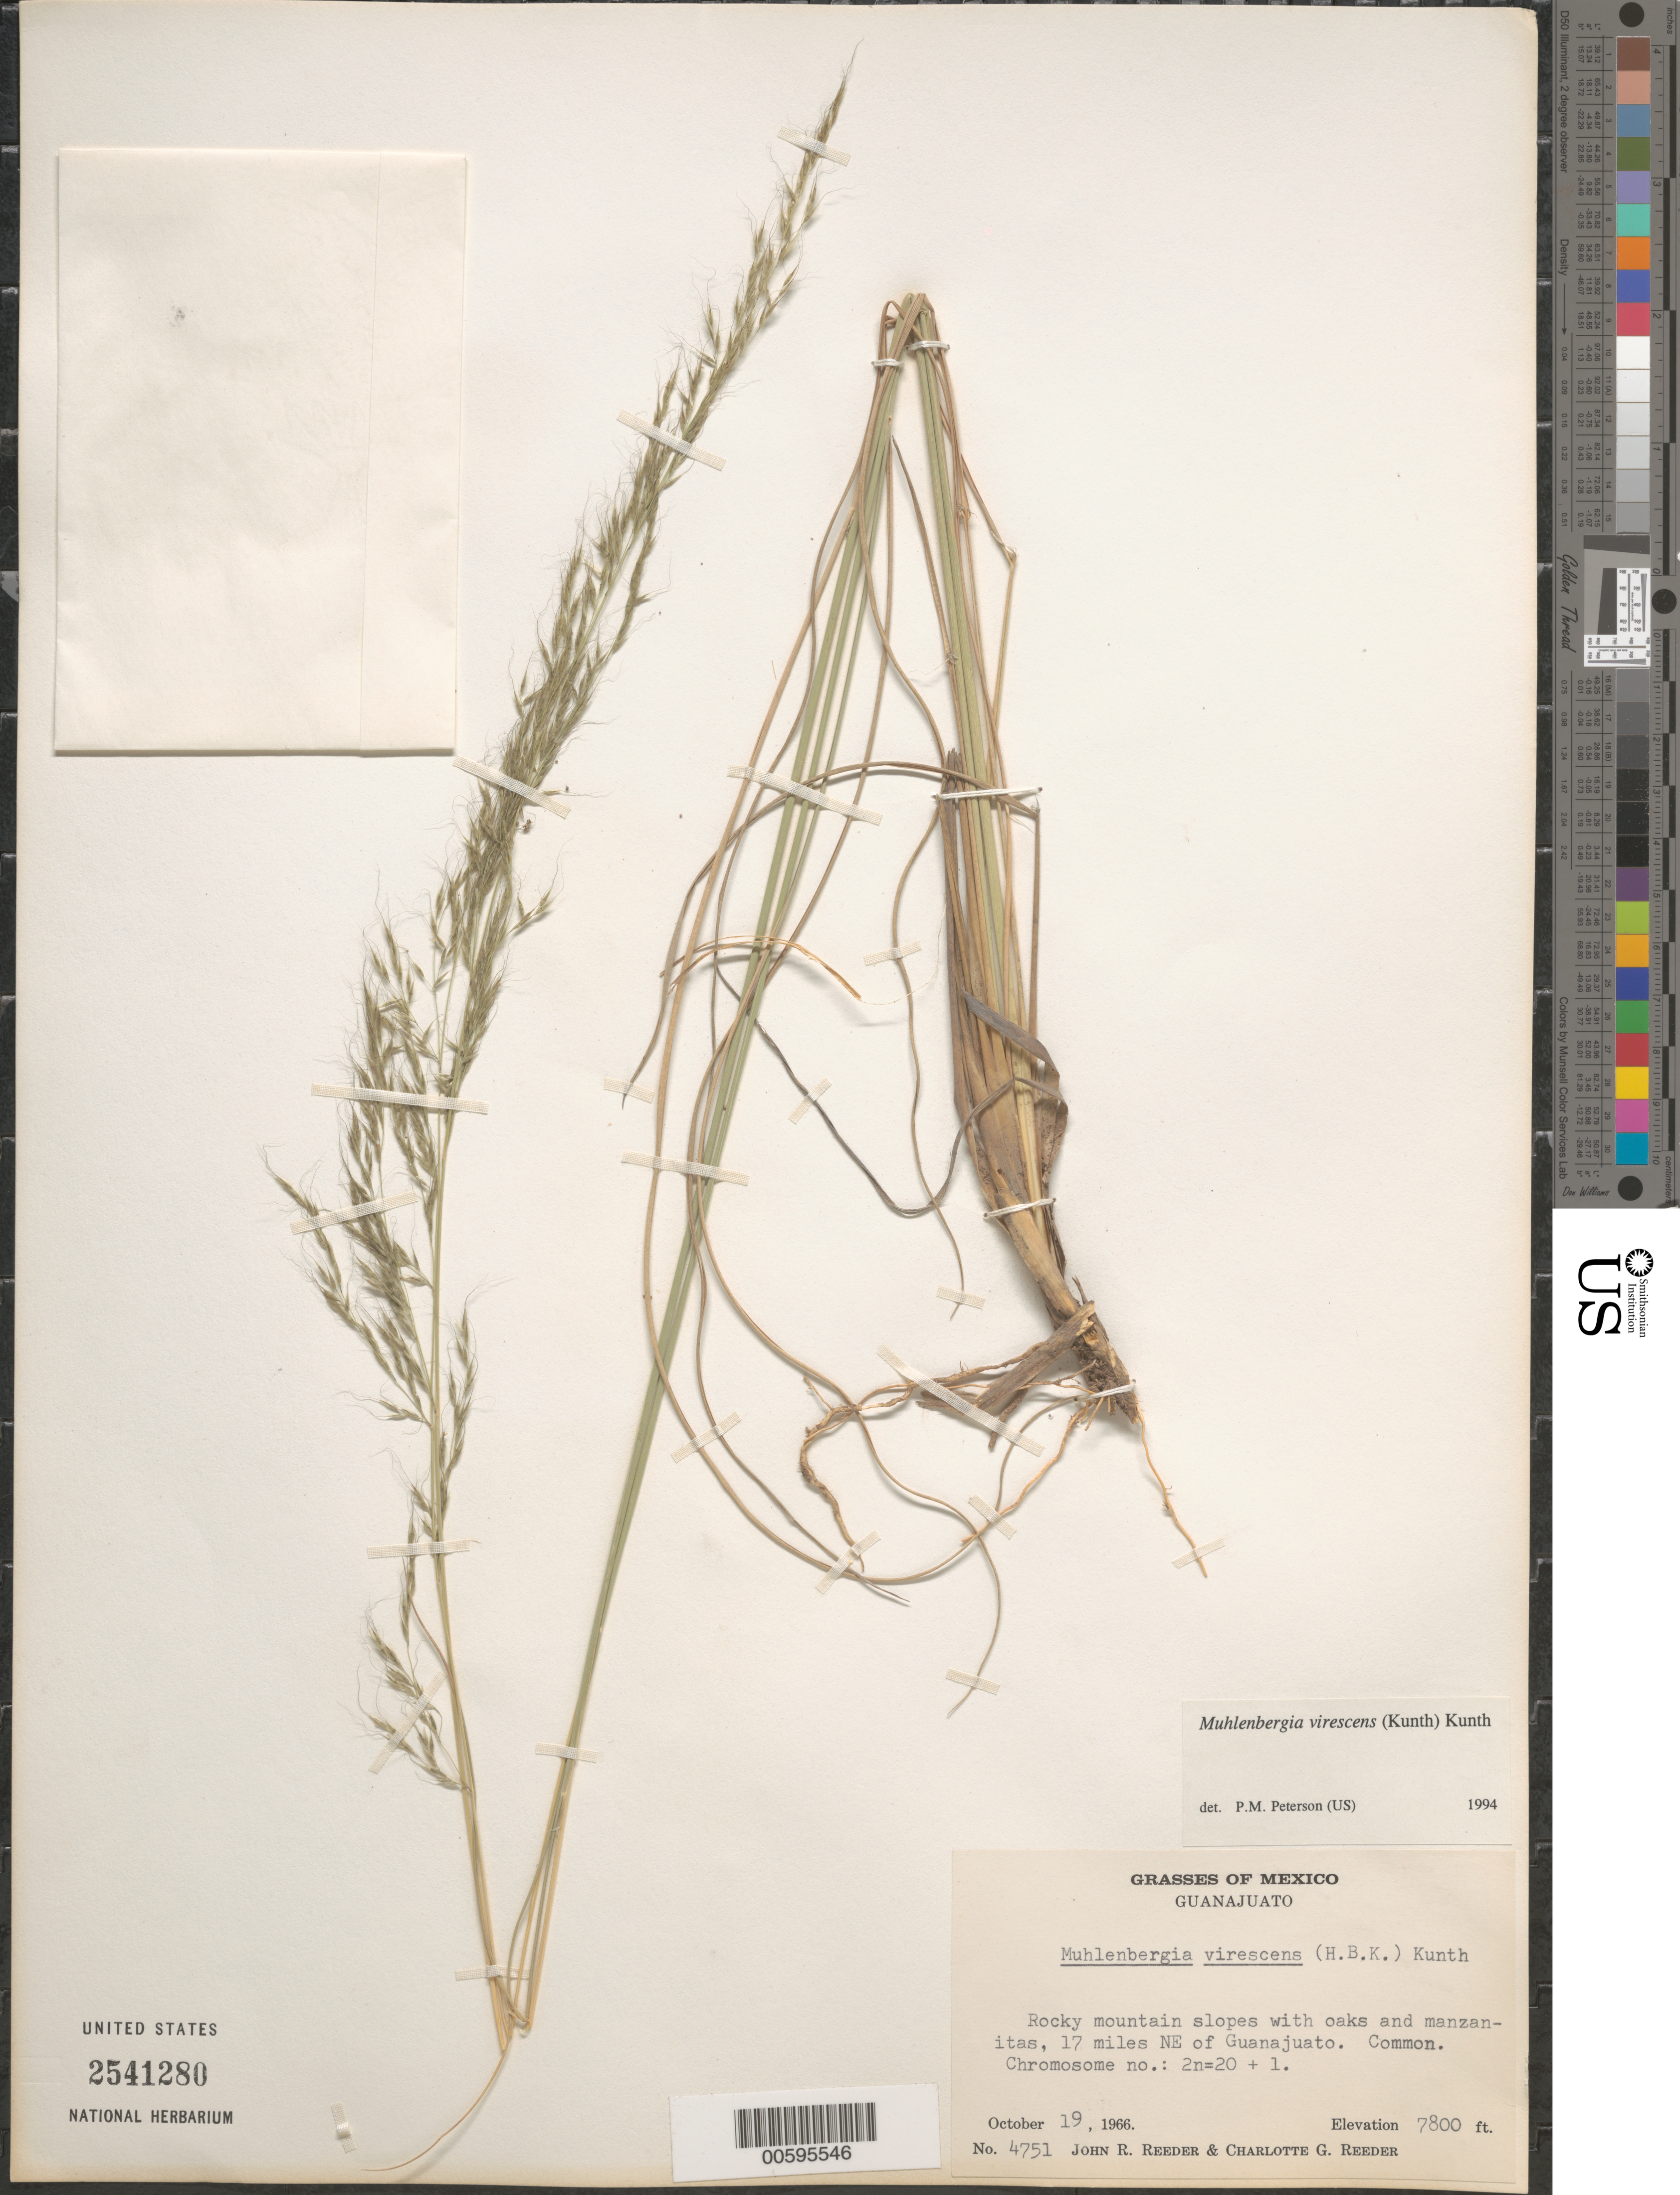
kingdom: Plantae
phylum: Tracheophyta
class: Liliopsida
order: Poales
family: Poaceae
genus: Muhlenbergia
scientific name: Muhlenbergia virescens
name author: (Kunth) Trin.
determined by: Peterson, Paul M., (BOT), Smithsonian Institution - National Museum of Natural History (UNITED STATES)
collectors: J. R. Reeder & C. G. Reeder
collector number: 4751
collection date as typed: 19 Oct 1966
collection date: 1966-10-19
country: Mexico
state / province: Guanajuato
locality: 17 mi NE of Guanajuato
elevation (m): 2377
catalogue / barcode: US 2541280